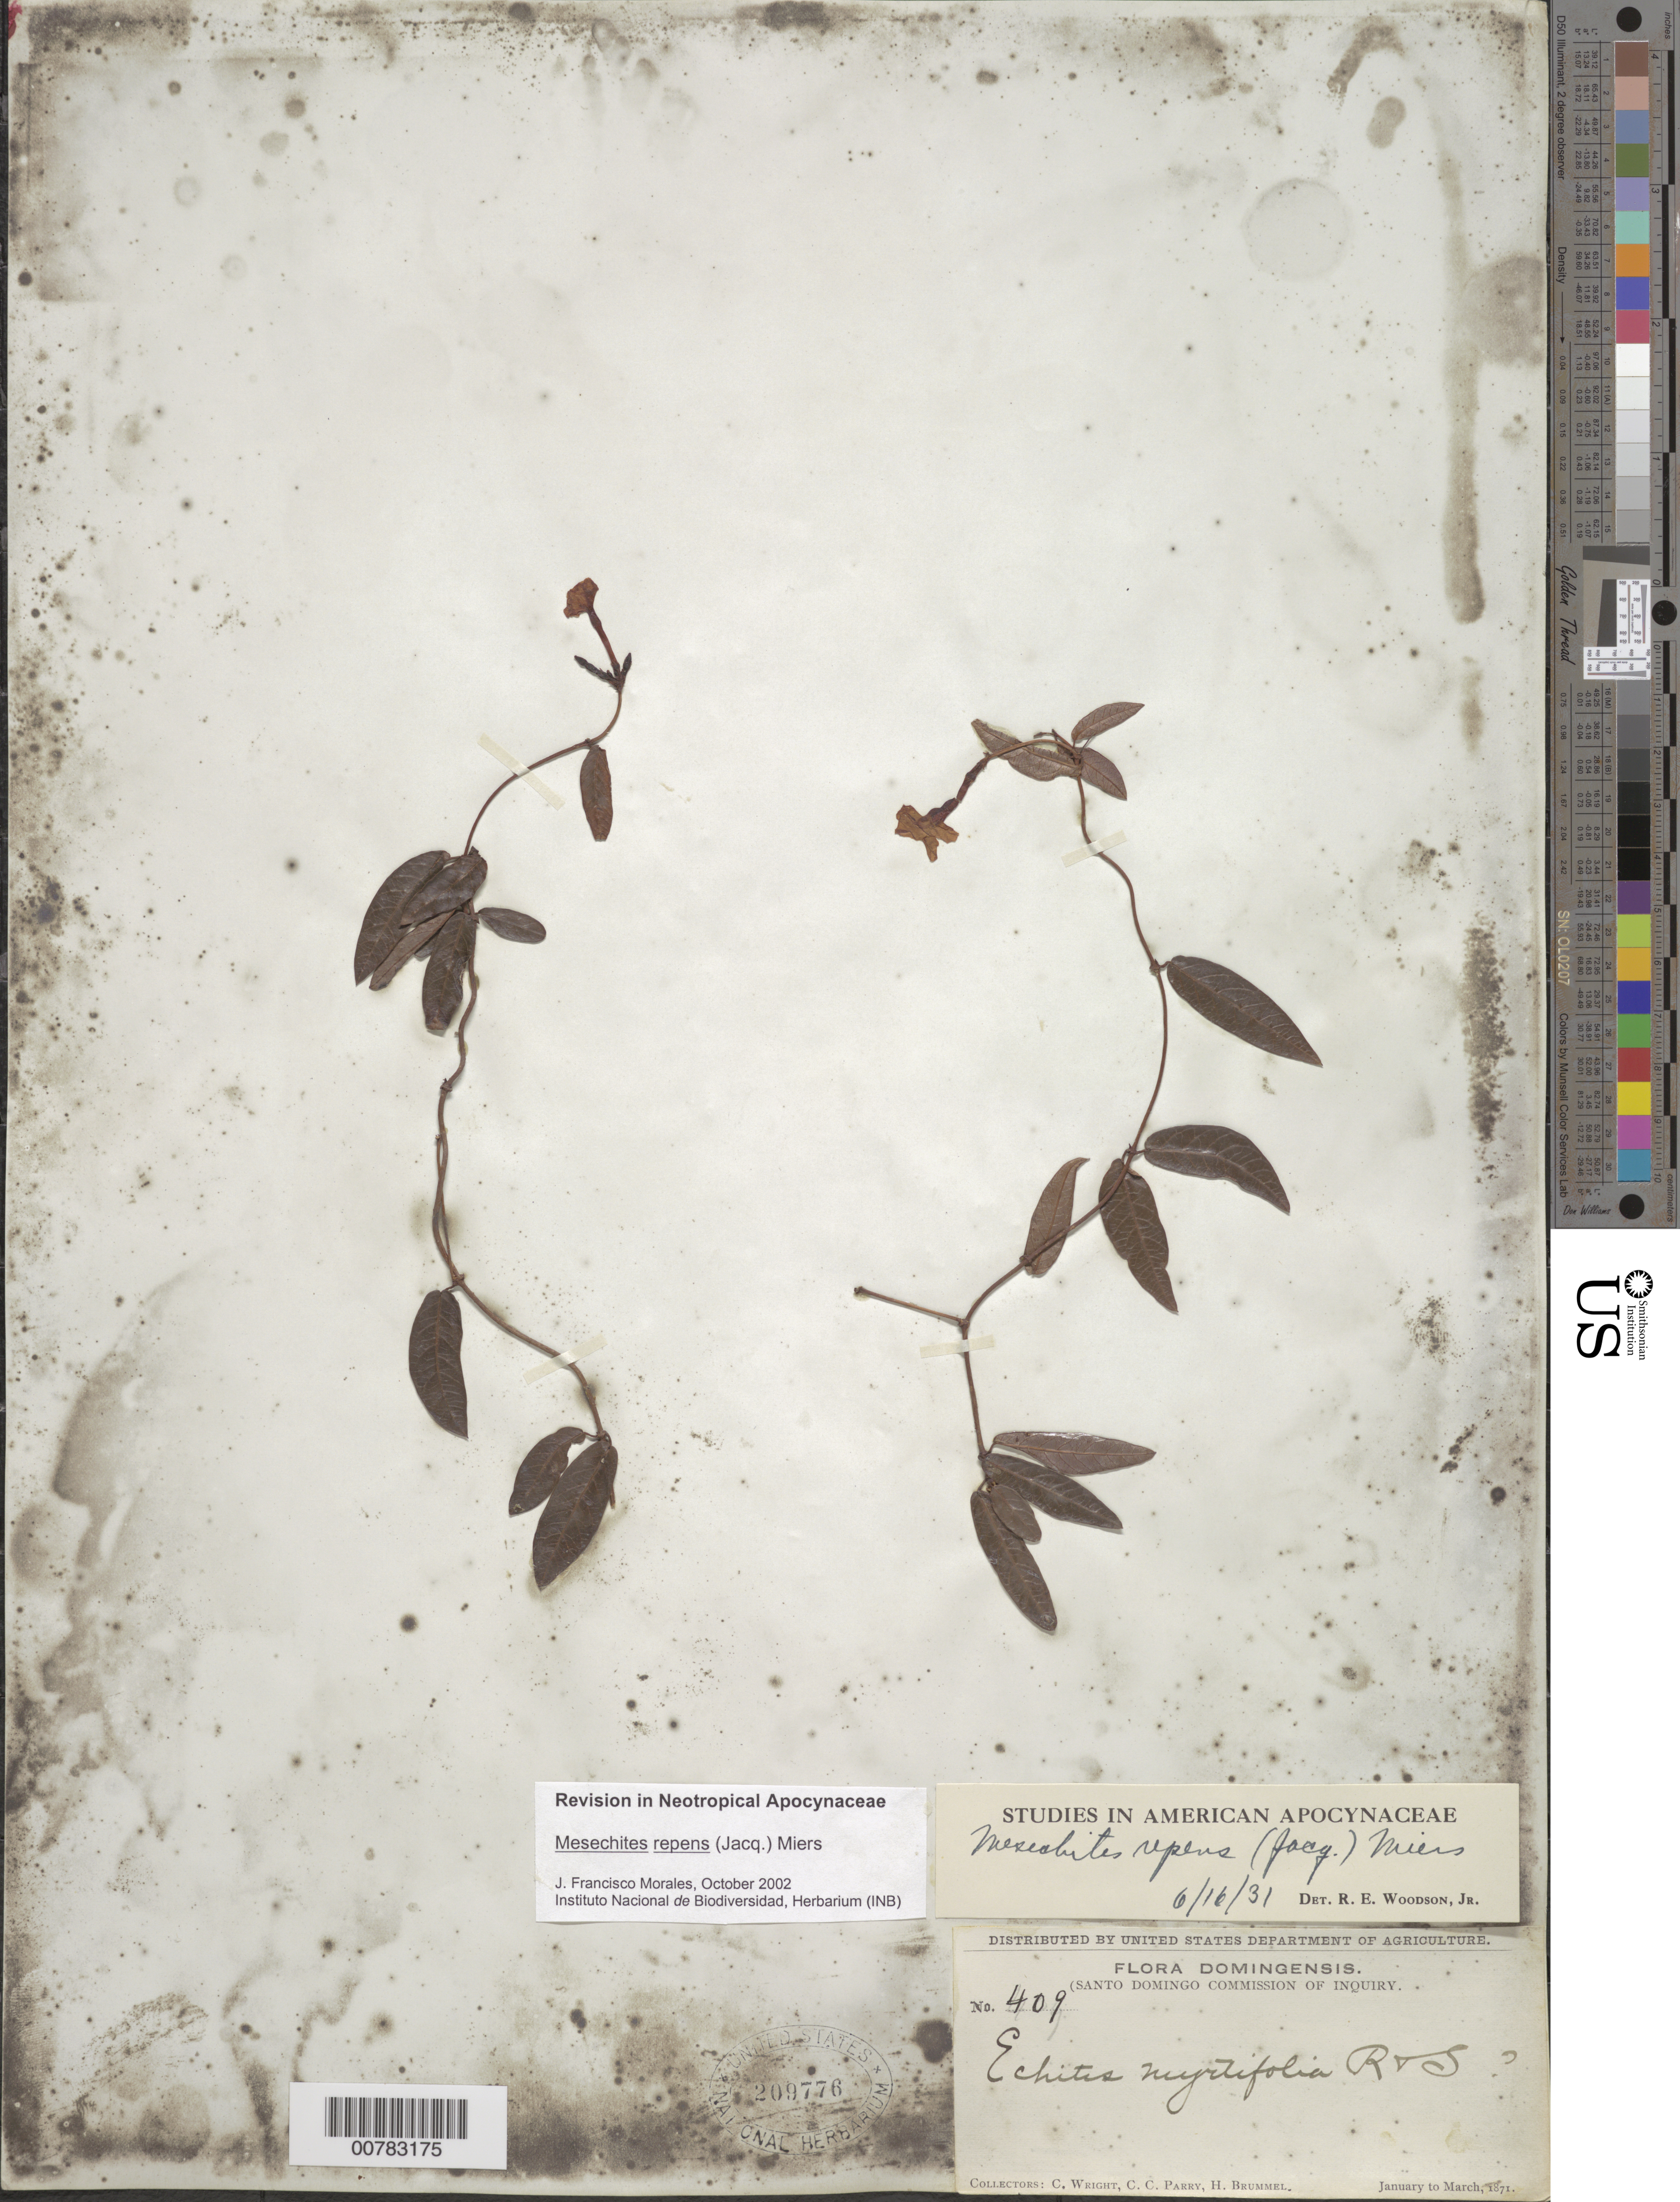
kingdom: Plantae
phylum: Tracheophyta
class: Magnoliopsida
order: Gentianales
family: Apocynaceae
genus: Mesechites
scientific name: Mesechites repens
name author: (Jacq.) Miers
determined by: Morales, J. F.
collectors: C. Wright, C. C. Parry & H. Brummel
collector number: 409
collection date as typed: Jan 1871 to -- Mar 1871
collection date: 1871-01/1871-03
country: Dominican Republic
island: Hispaniola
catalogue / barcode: US 209776